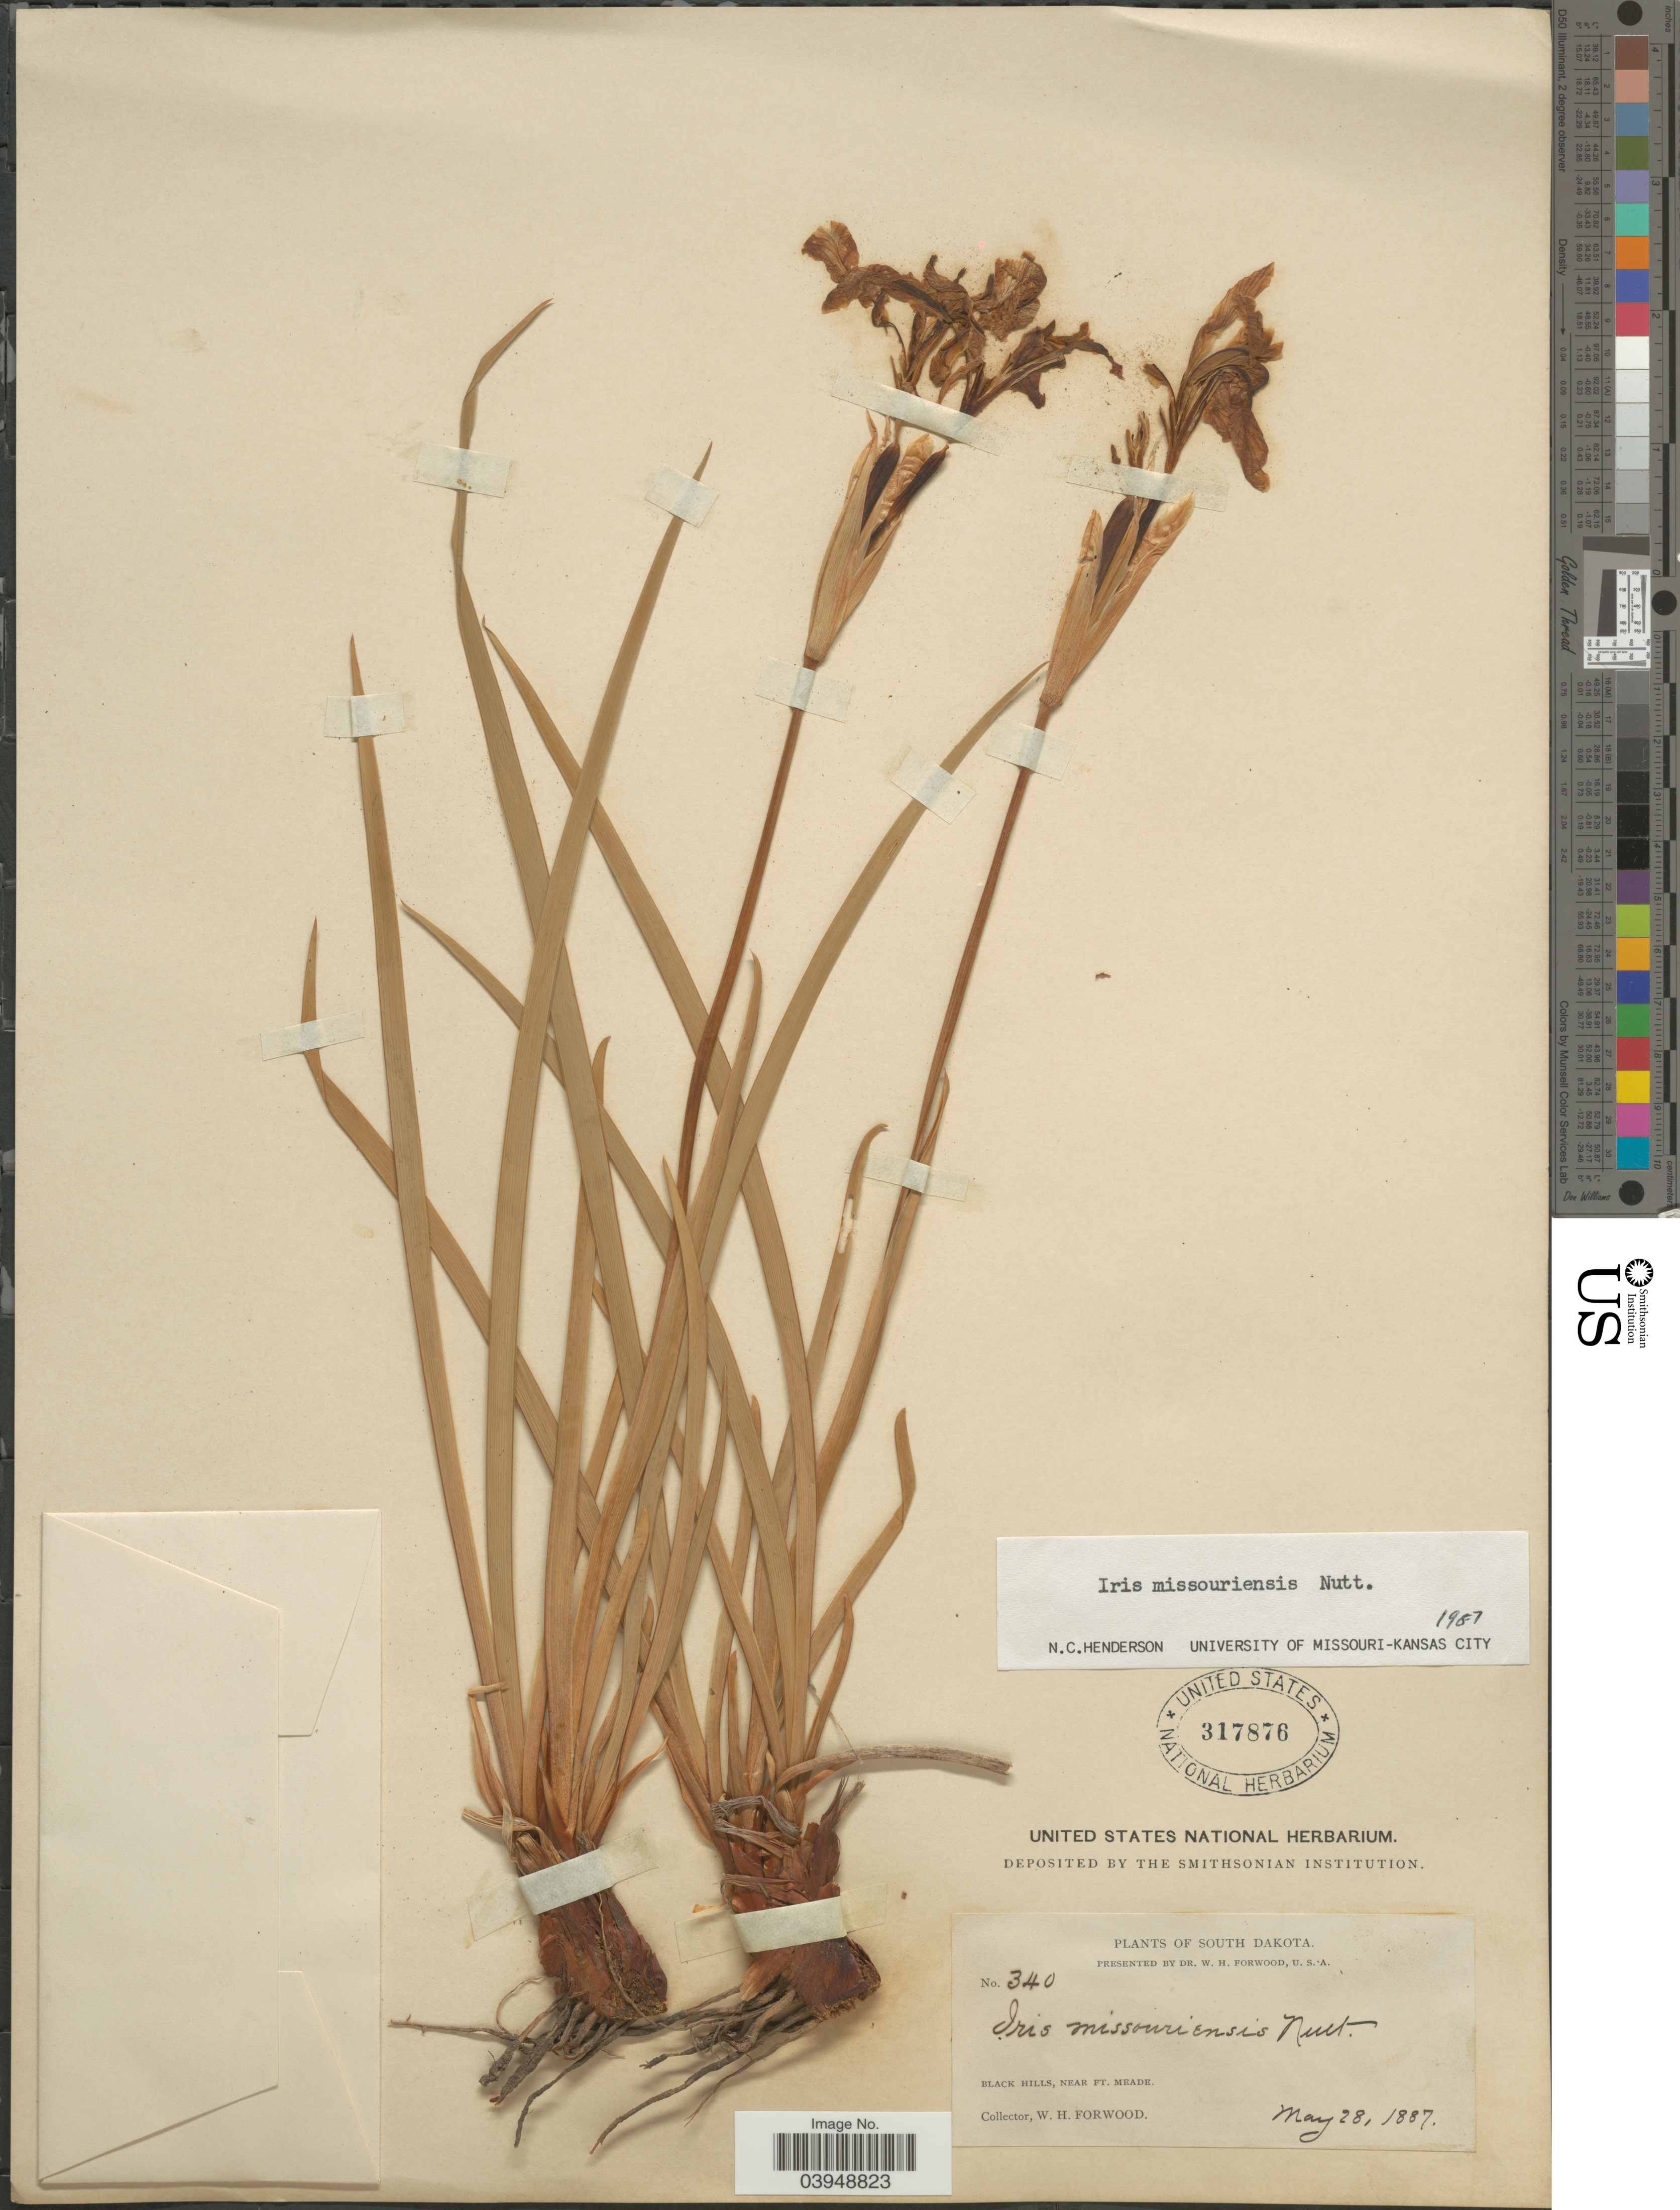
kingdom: Plantae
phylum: Tracheophyta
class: Liliopsida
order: Asparagales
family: Iridaceae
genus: Iris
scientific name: Iris missouriensis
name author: Nutt.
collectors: W. Forwood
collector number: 340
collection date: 1887-05-28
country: United States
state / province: South Dakota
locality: Black Hills, near Ft. Meade.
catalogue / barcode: US 317876